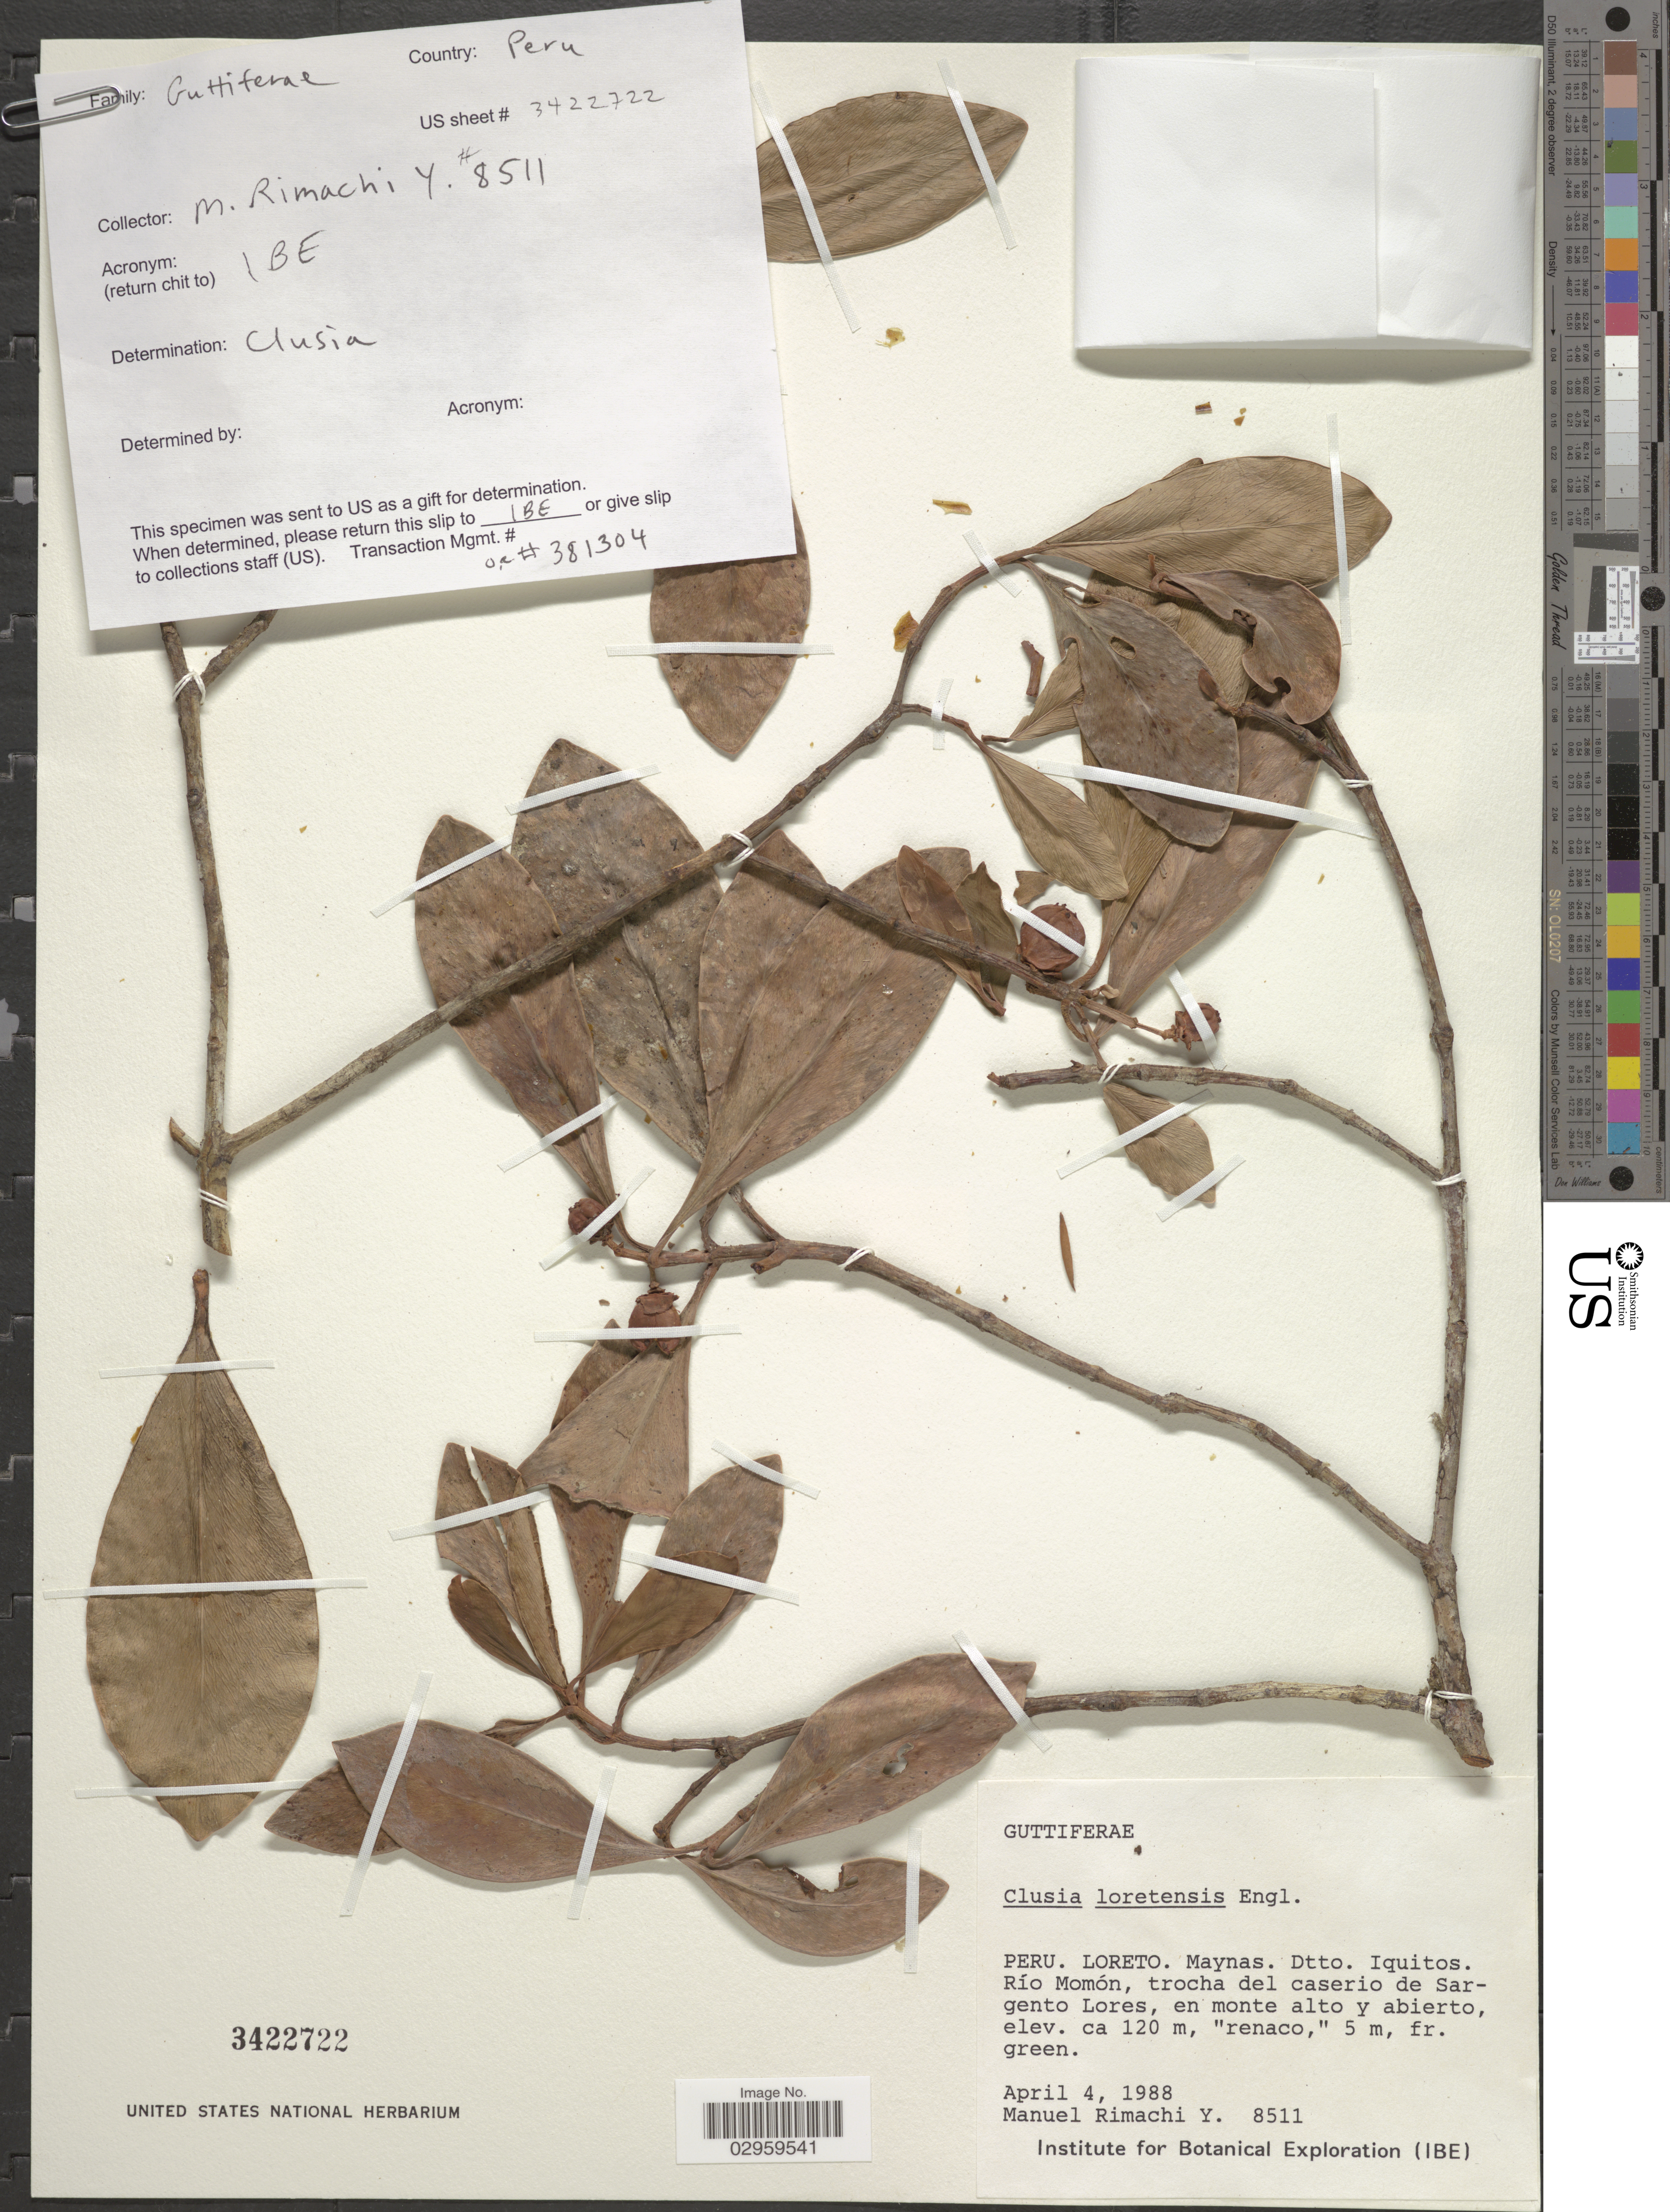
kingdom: Plantae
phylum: Tracheophyta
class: Magnoliopsida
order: Malpighiales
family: Clusiaceae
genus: Clusia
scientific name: Clusia loretensis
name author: Engl.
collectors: M. Rimachi Y.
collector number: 8511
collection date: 1988-04-04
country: Peru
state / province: Loreto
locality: Maynas. Dtto. Iquitos. Río Momón, trocha del caserio de Sargento Lores.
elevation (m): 120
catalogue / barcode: US 3422722